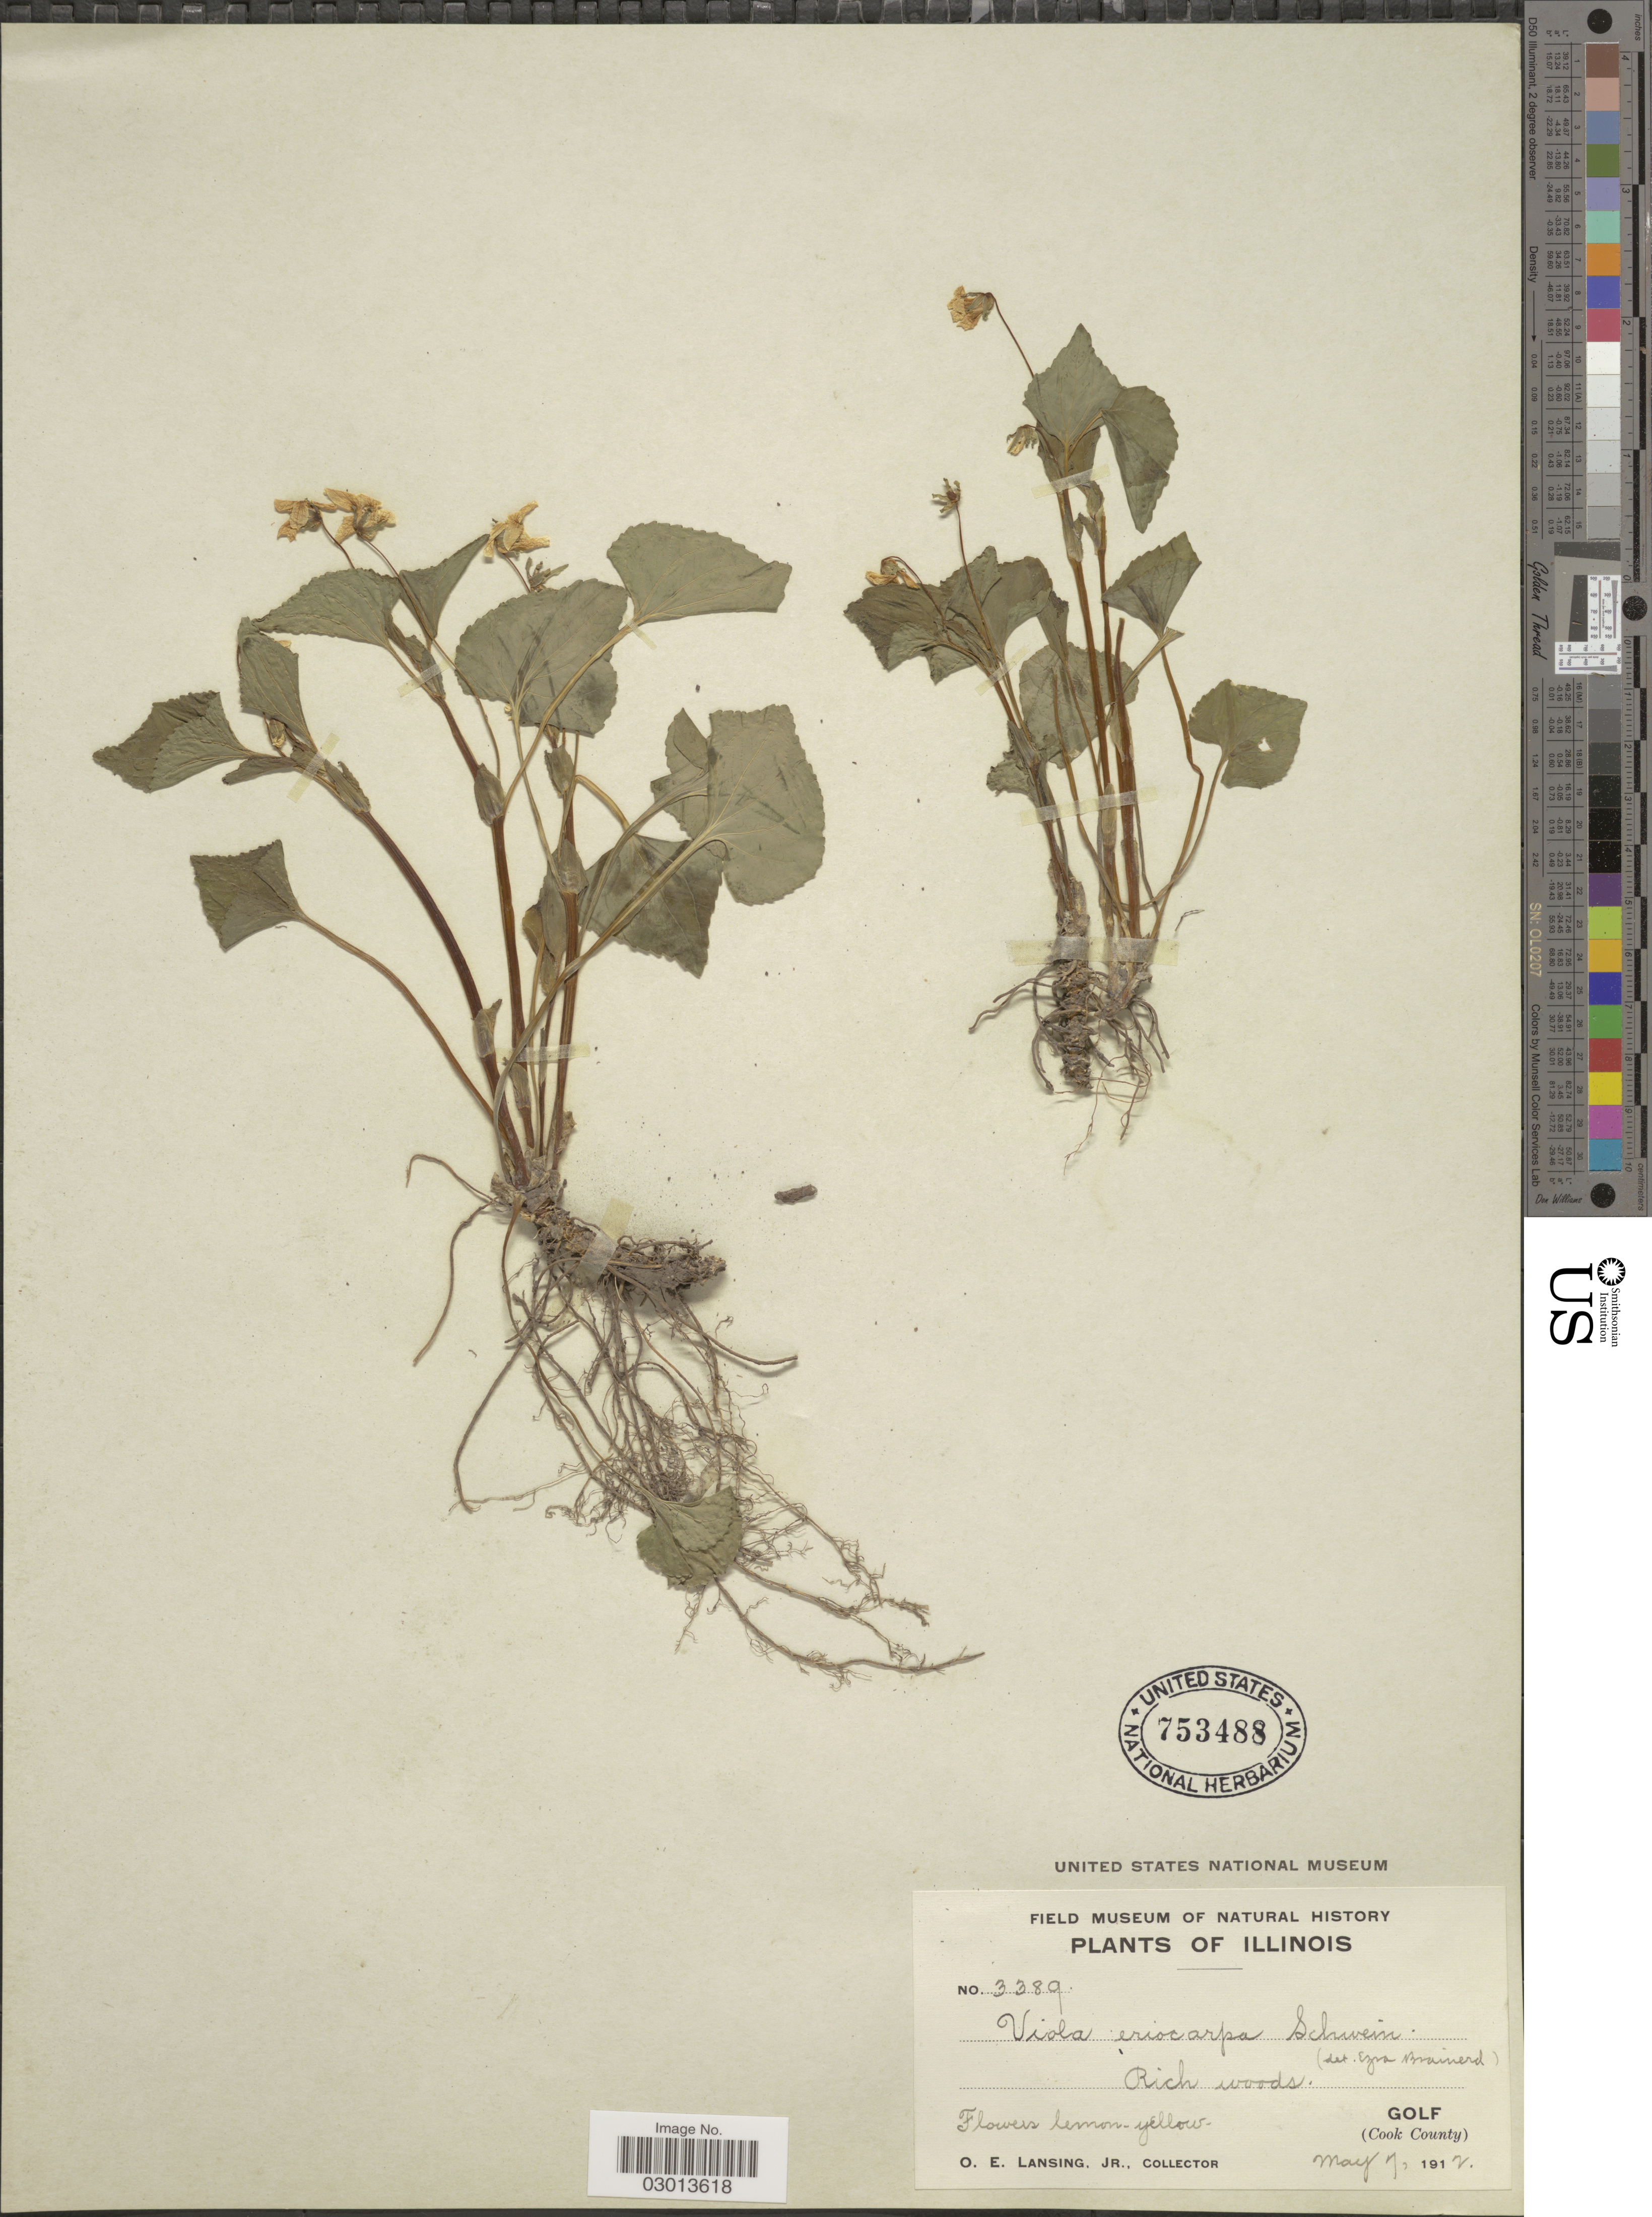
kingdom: Plantae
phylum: Tracheophyta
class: Magnoliopsida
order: Malpighiales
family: Violaceae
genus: Viola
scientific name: Viola pensylvanica var. leiocarpa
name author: (Fernald & Wiegand) Fernald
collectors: O. Lansing Jr.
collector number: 3389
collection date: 1912-05-07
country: United States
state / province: Illinois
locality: Golf (Cook County).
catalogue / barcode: US 753488